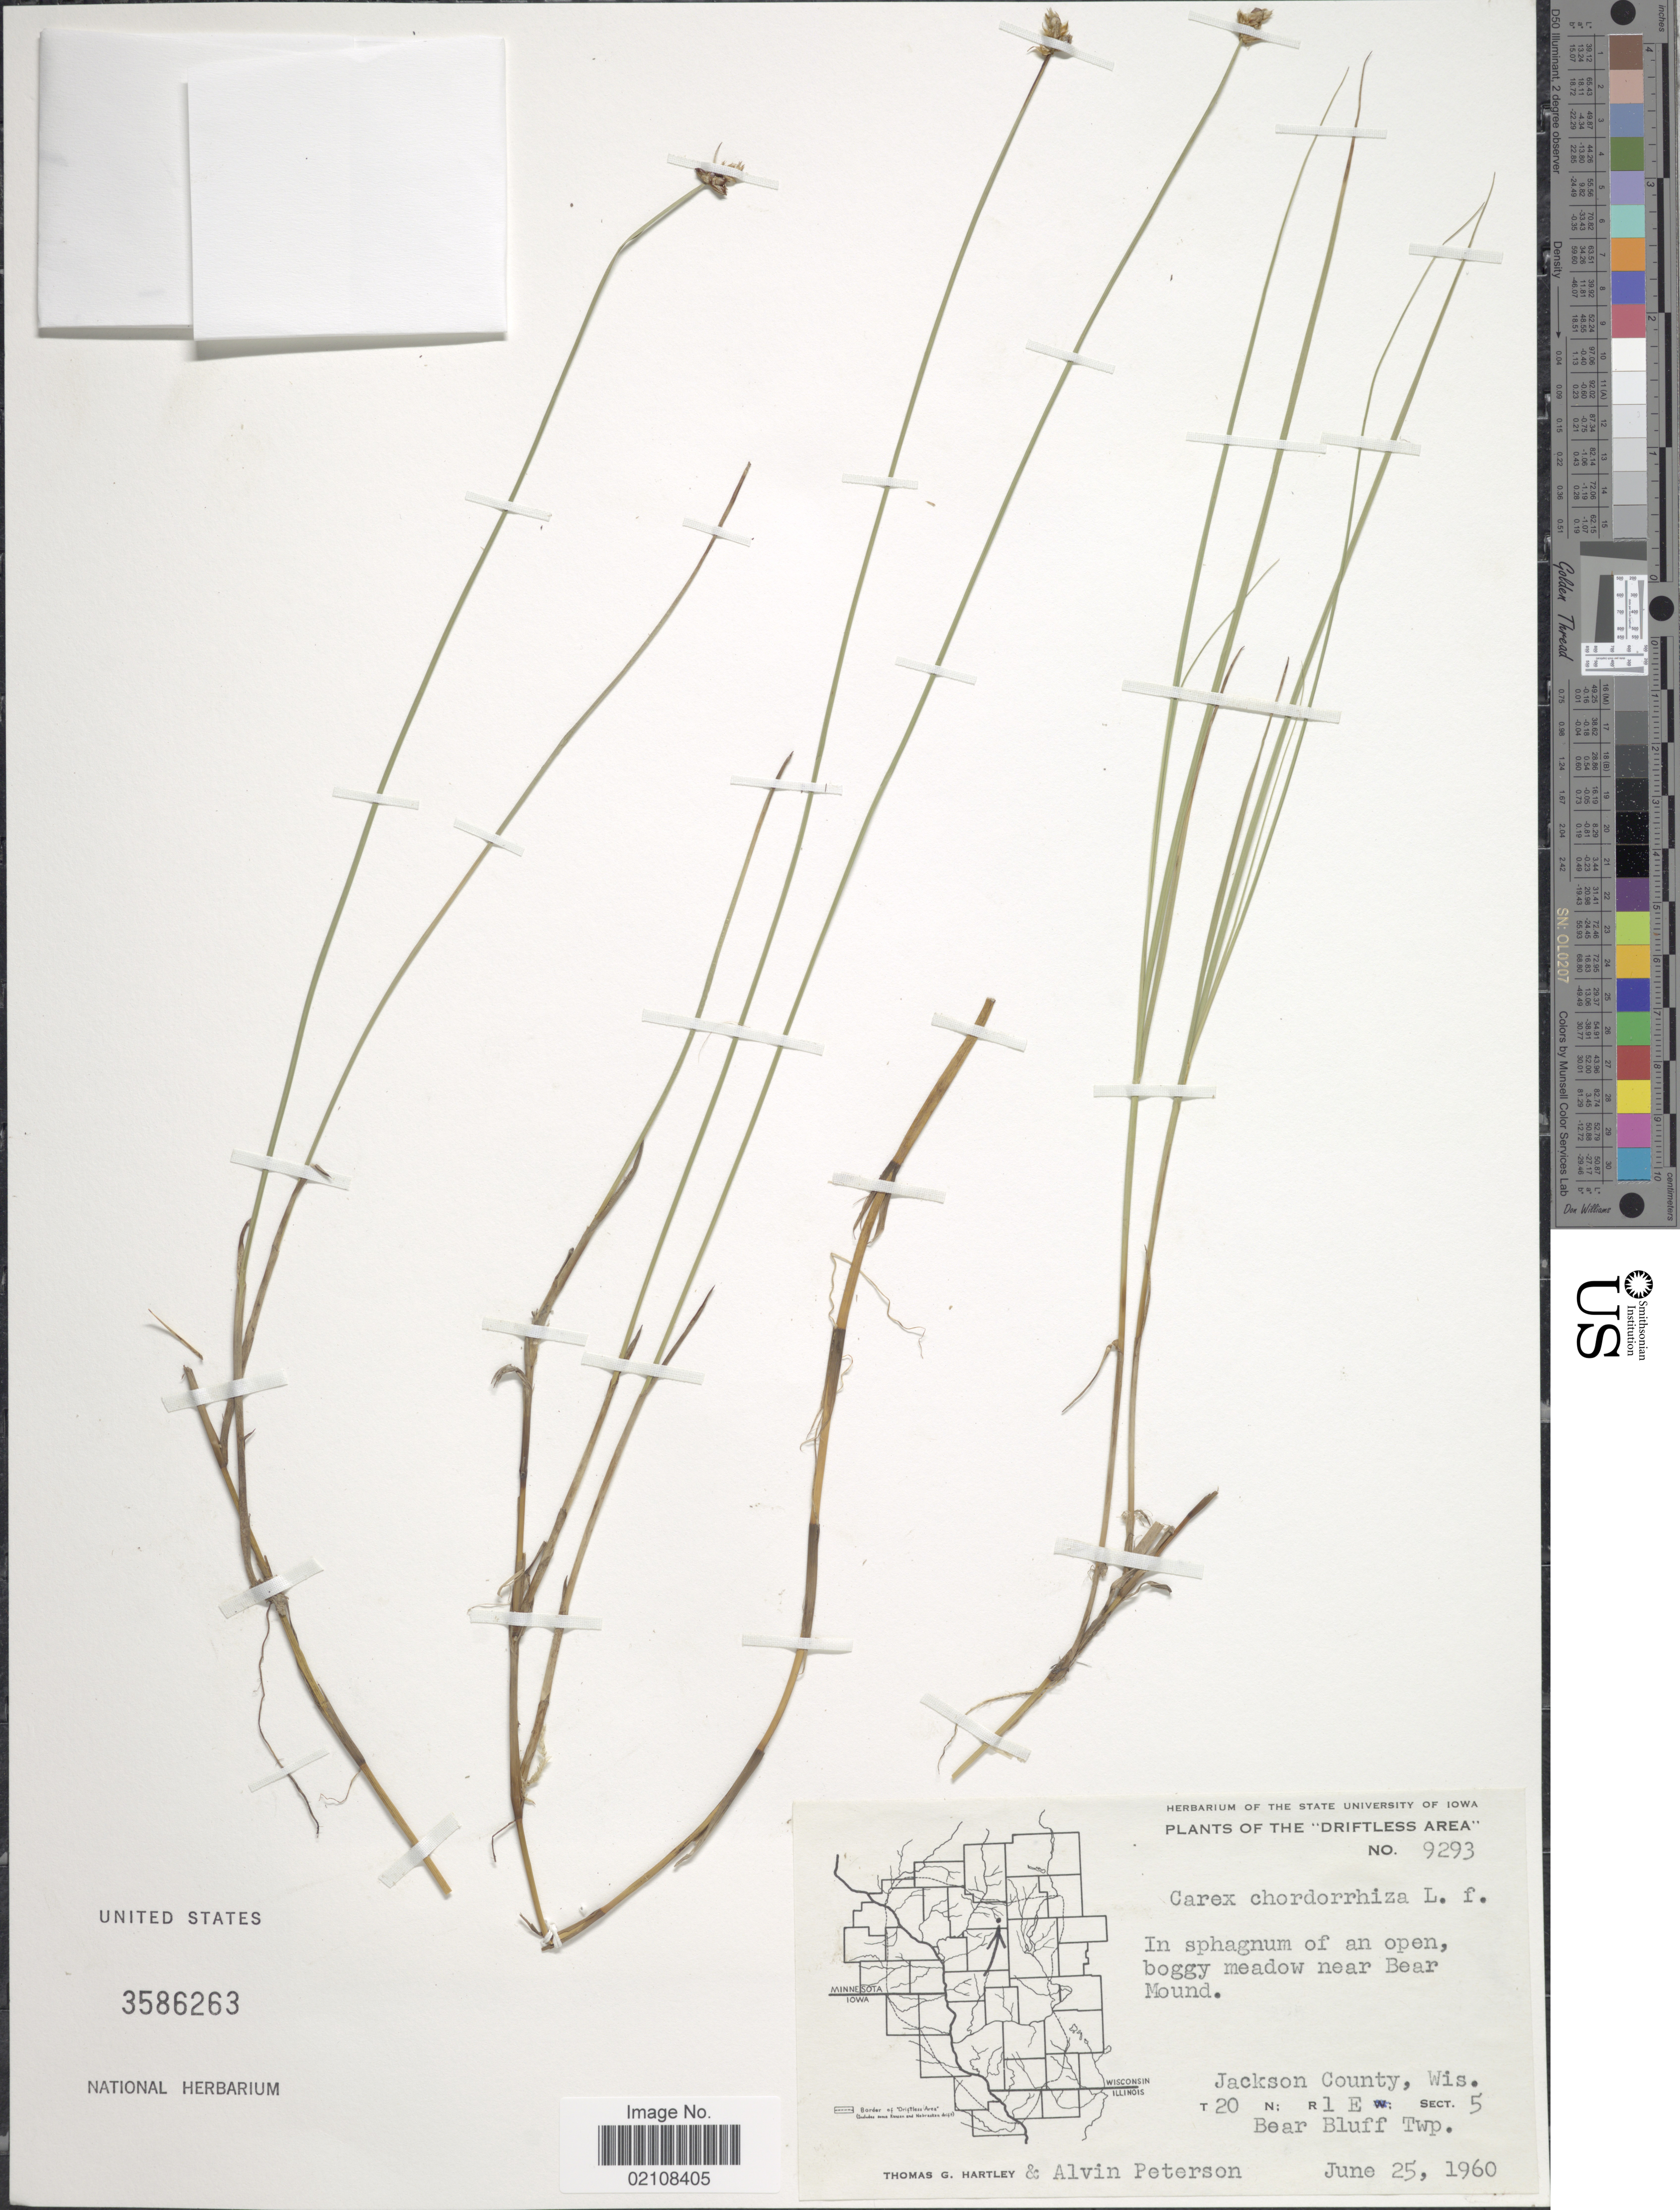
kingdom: Plantae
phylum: Tracheophyta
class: Liliopsida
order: Poales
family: Cyperaceae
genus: Carex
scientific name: Carex chordorrhiza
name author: L. f.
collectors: T. G. Hartley & A. M. Peterson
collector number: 9293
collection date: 1960-06-25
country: United States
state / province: Wisconsin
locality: Driftless Area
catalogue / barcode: US 3586263